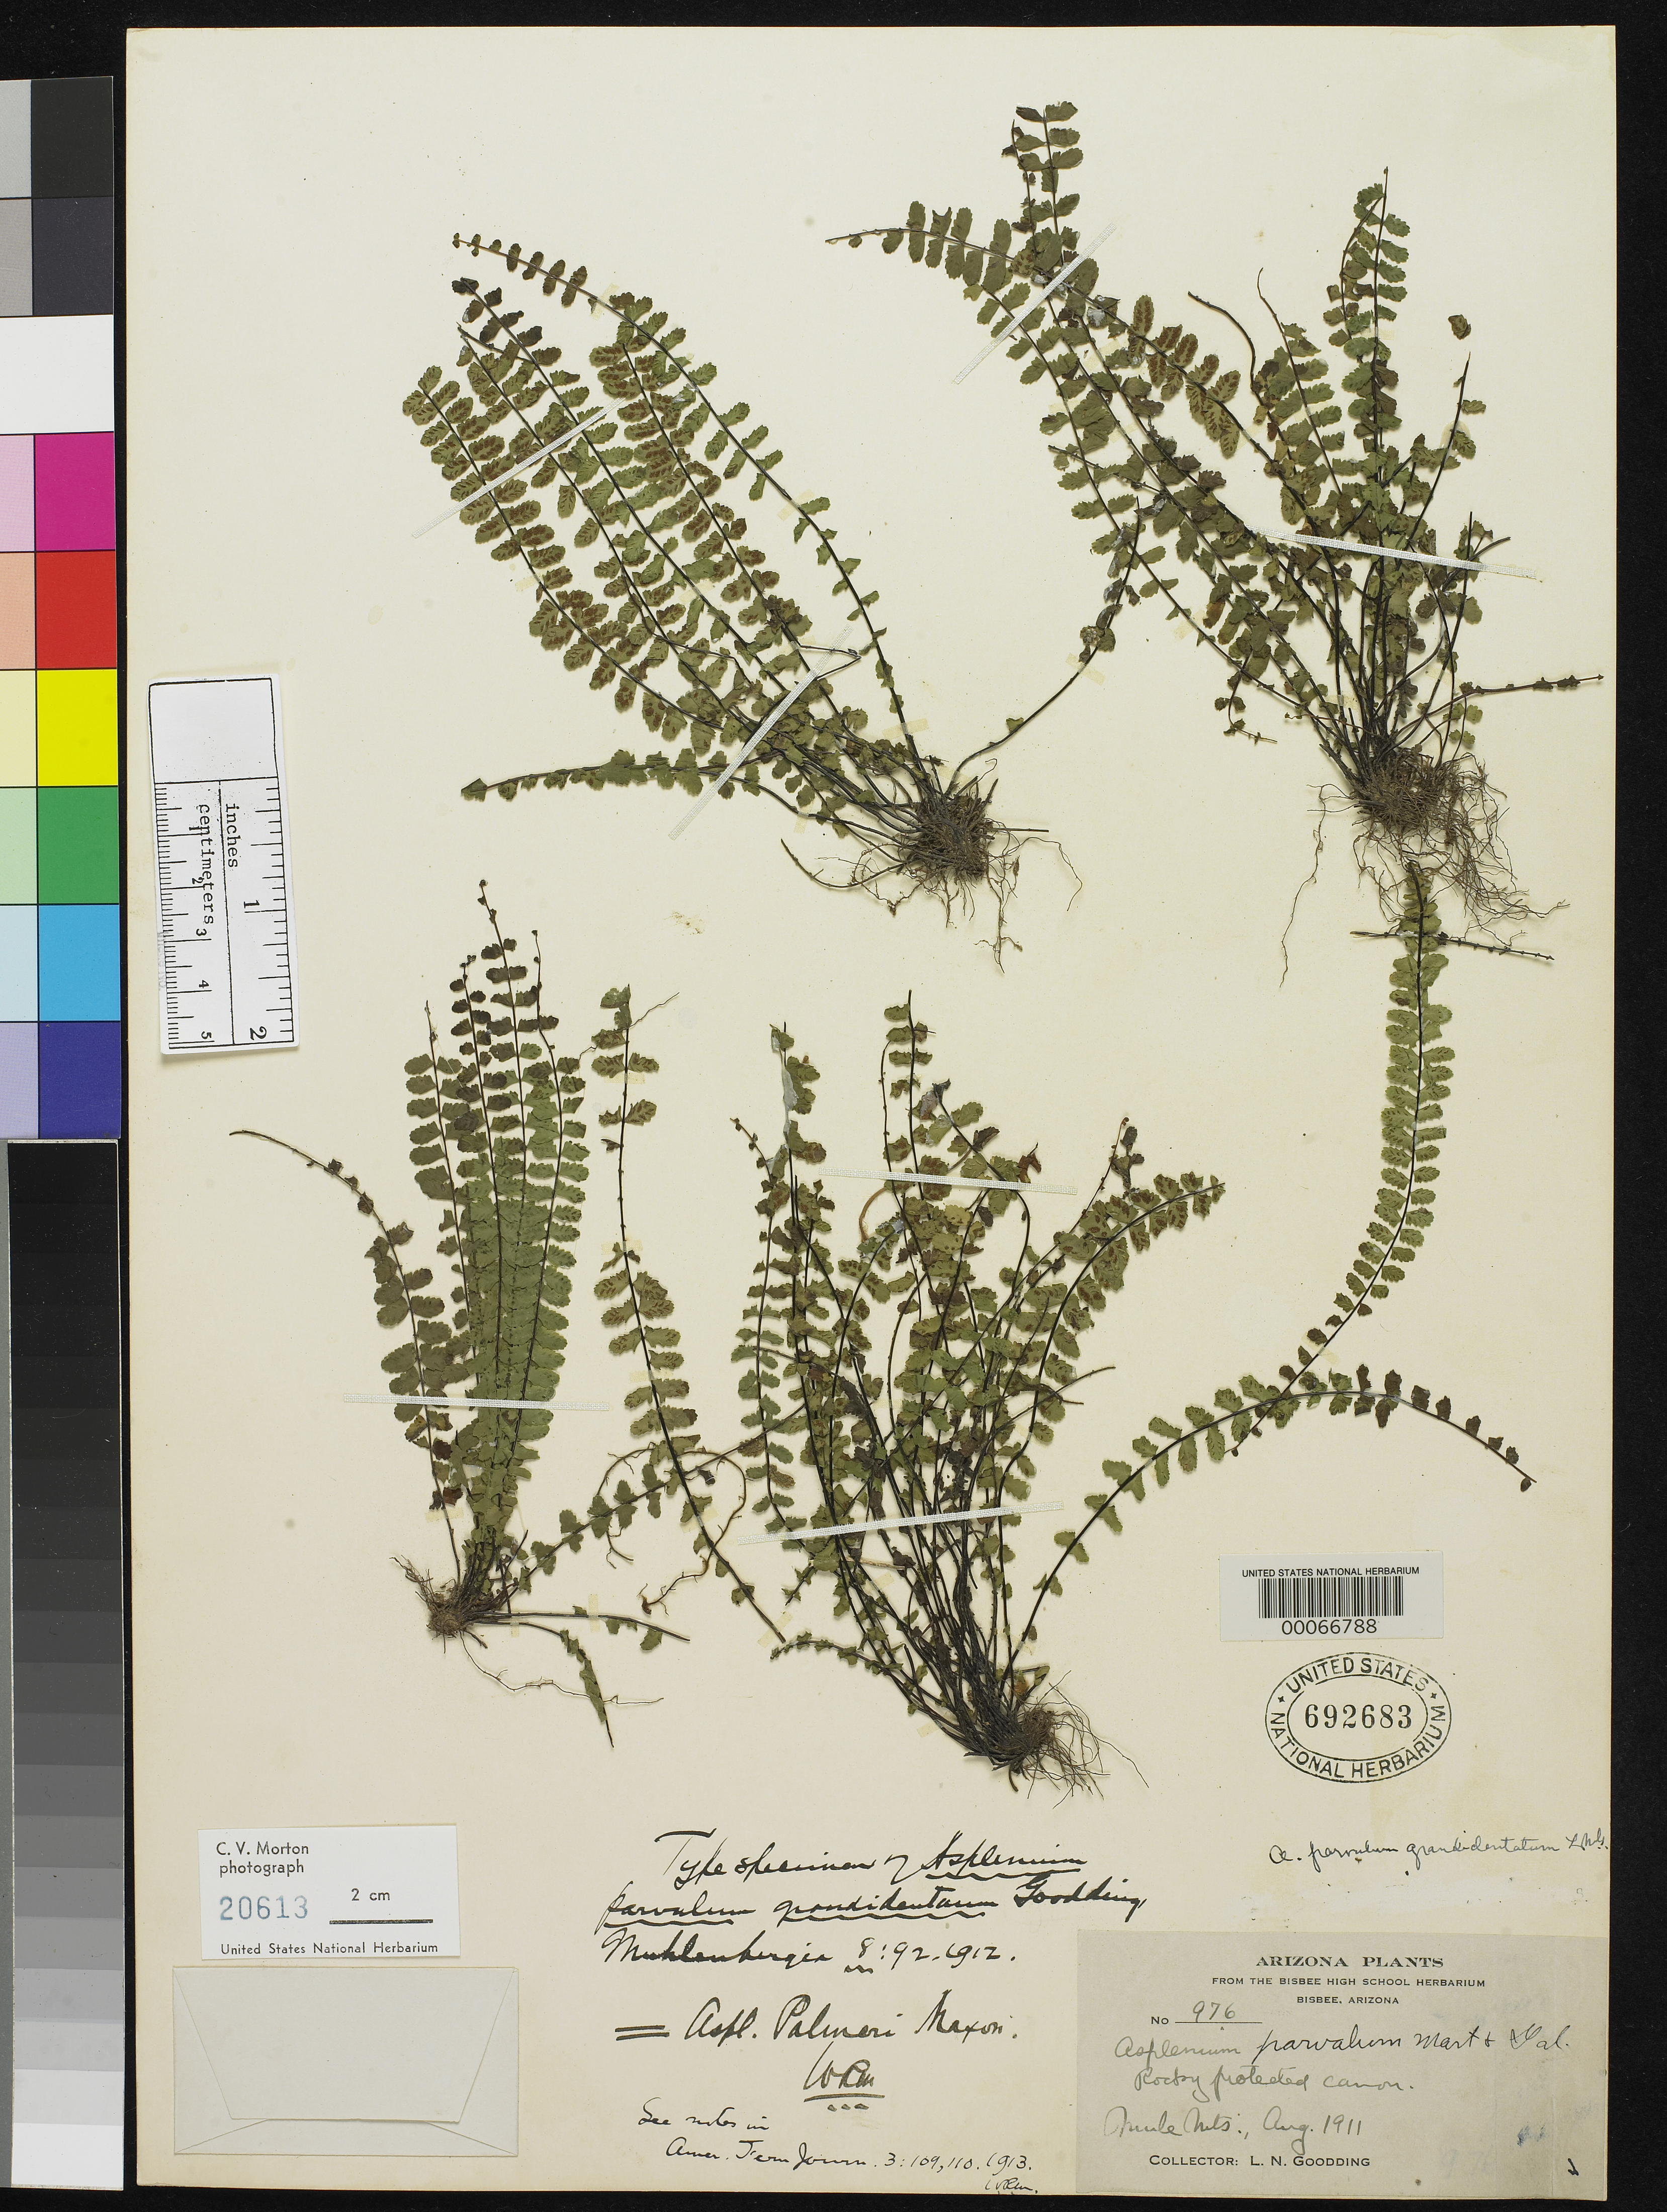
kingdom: Plantae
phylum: Tracheophyta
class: Polypodiopsida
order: Polypodiales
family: Aspleniaceae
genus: Asplenium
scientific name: Asplenium parvulum var. grandidentatum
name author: Goodd.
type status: Holotype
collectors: L. N. Goodding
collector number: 976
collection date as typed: Aug 1911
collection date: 1911-08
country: United States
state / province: Arizona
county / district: Cochise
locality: Bisbee, Mule Mountains.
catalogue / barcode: US 692683